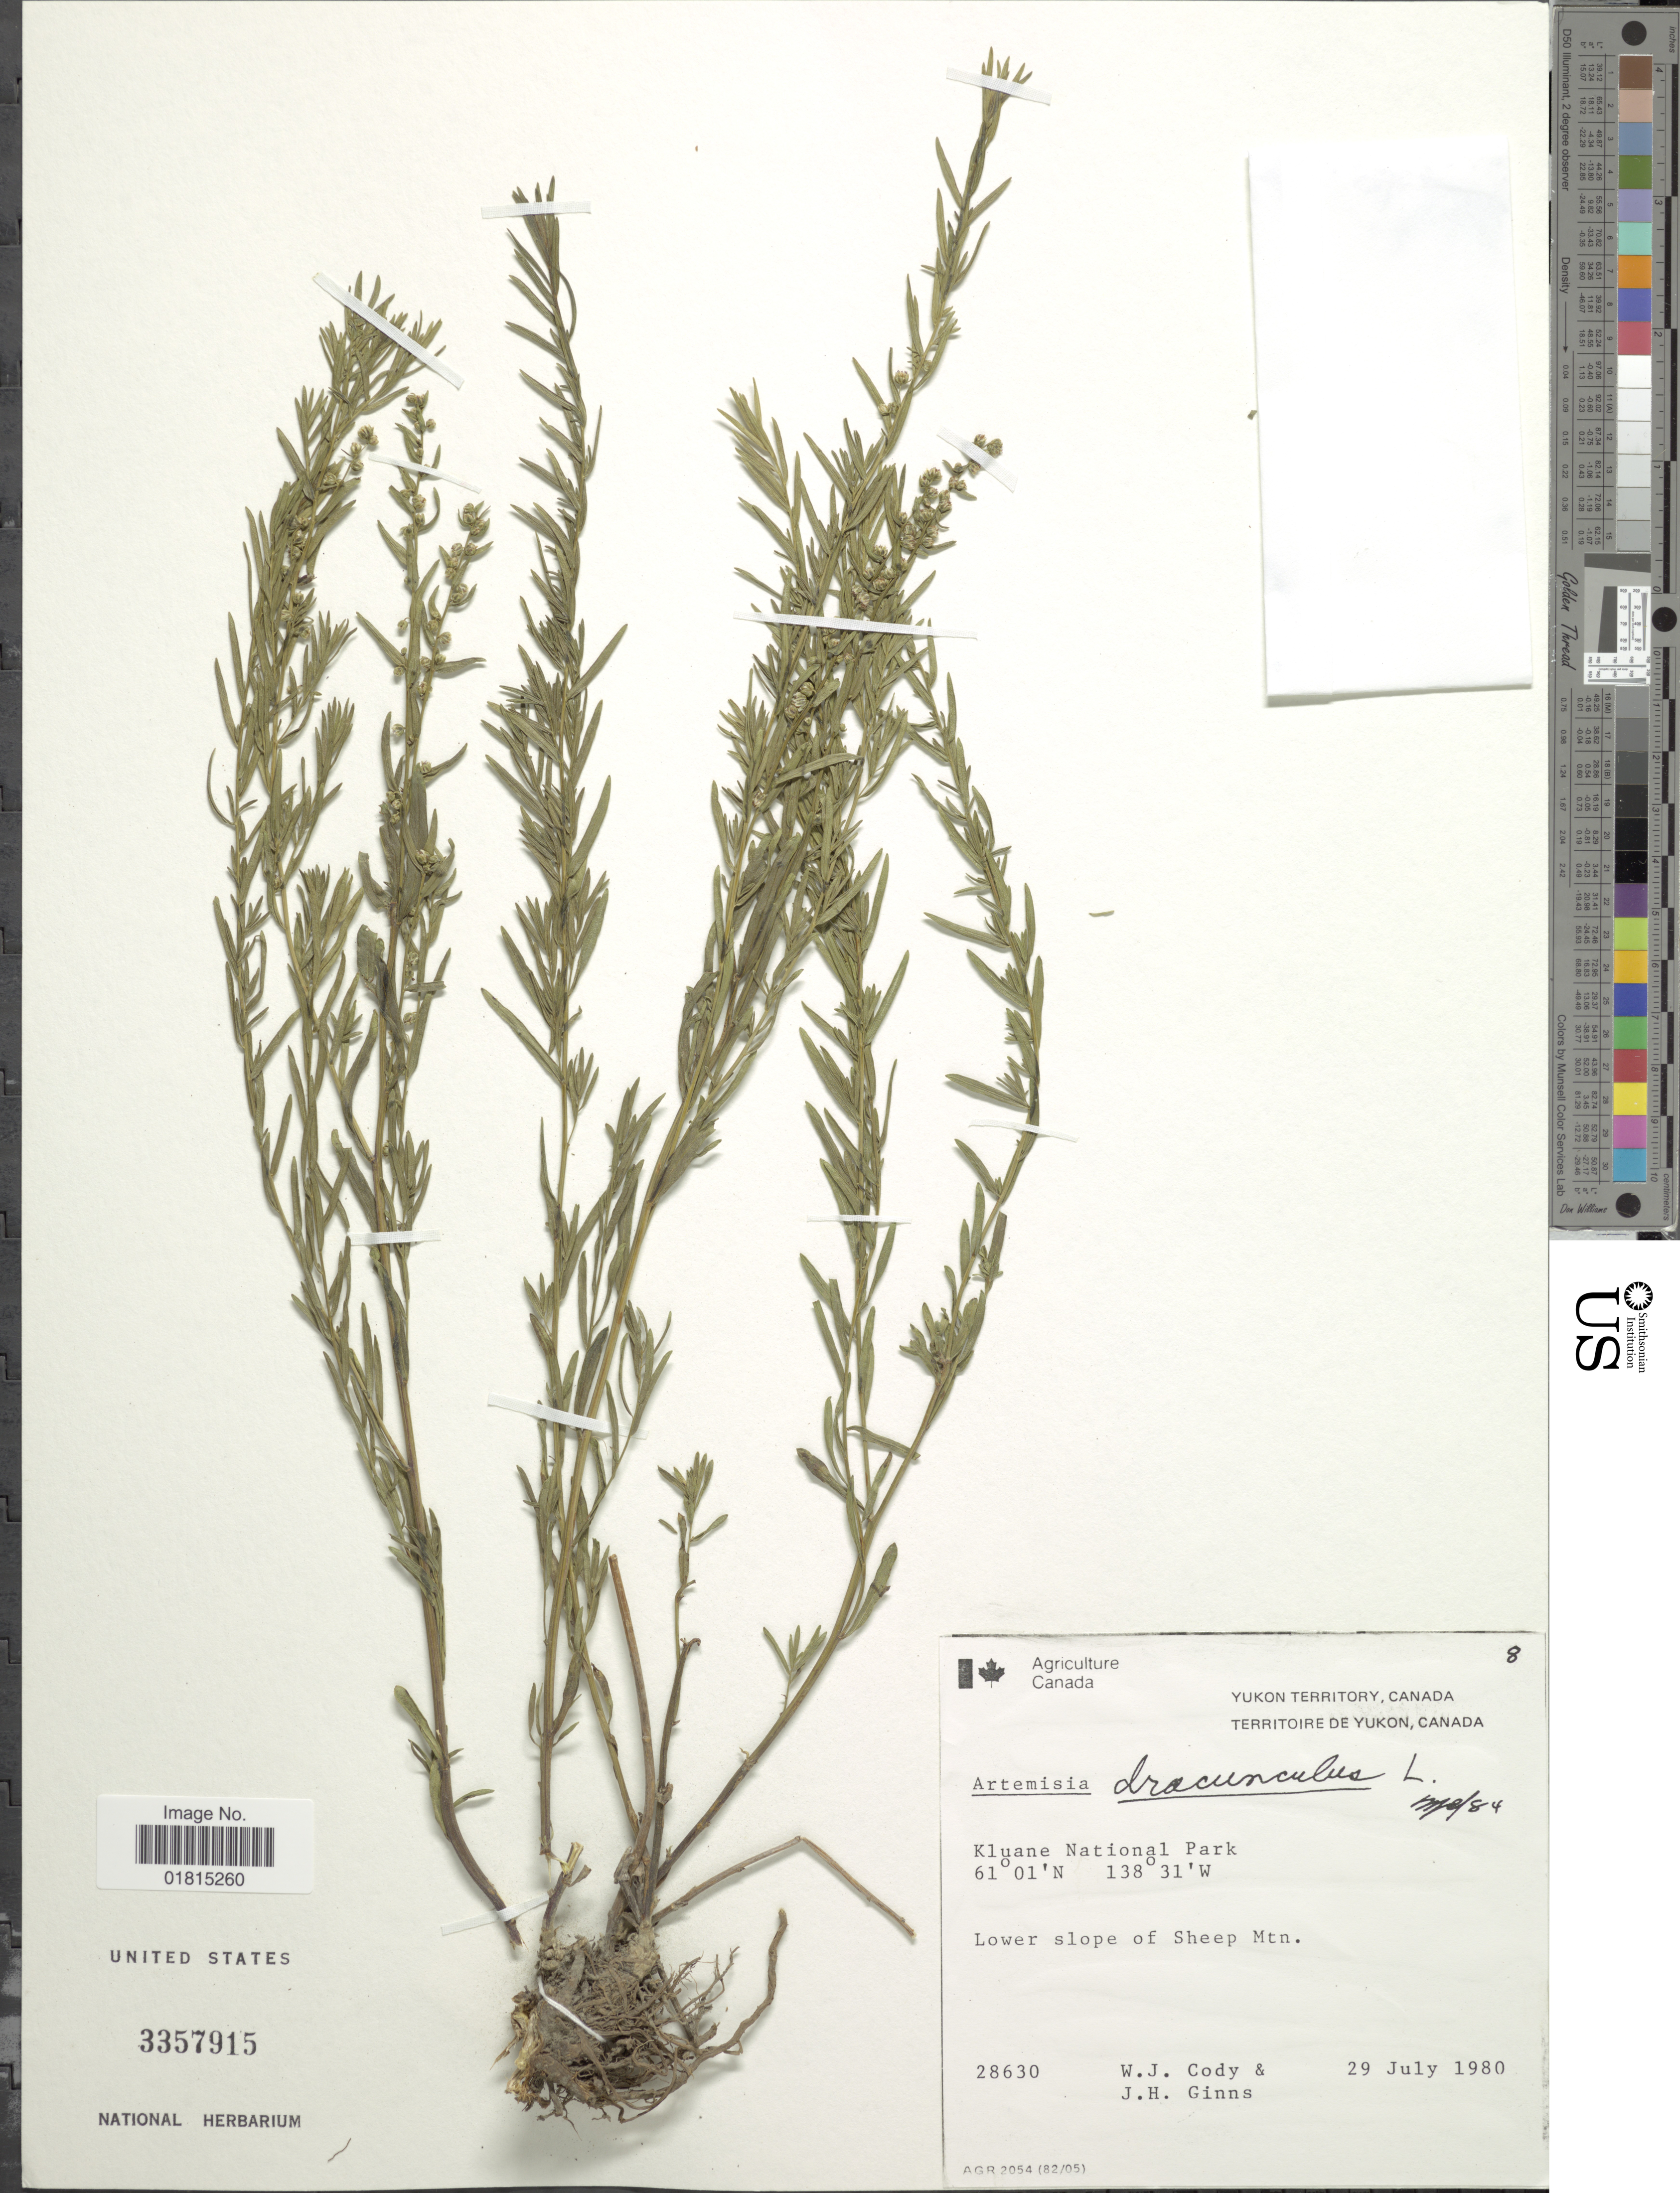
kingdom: Plantae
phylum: Tracheophyta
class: Magnoliopsida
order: Asterales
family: Asteraceae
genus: Artemisia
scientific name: Artemisia dracunculoides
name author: Pursh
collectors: W. Cody & J. Ginns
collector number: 28630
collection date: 1980-07-29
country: Canada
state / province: Yukon Territory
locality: Kluane National Park. Lower slope of Sheep Mtn.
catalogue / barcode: US 3357915